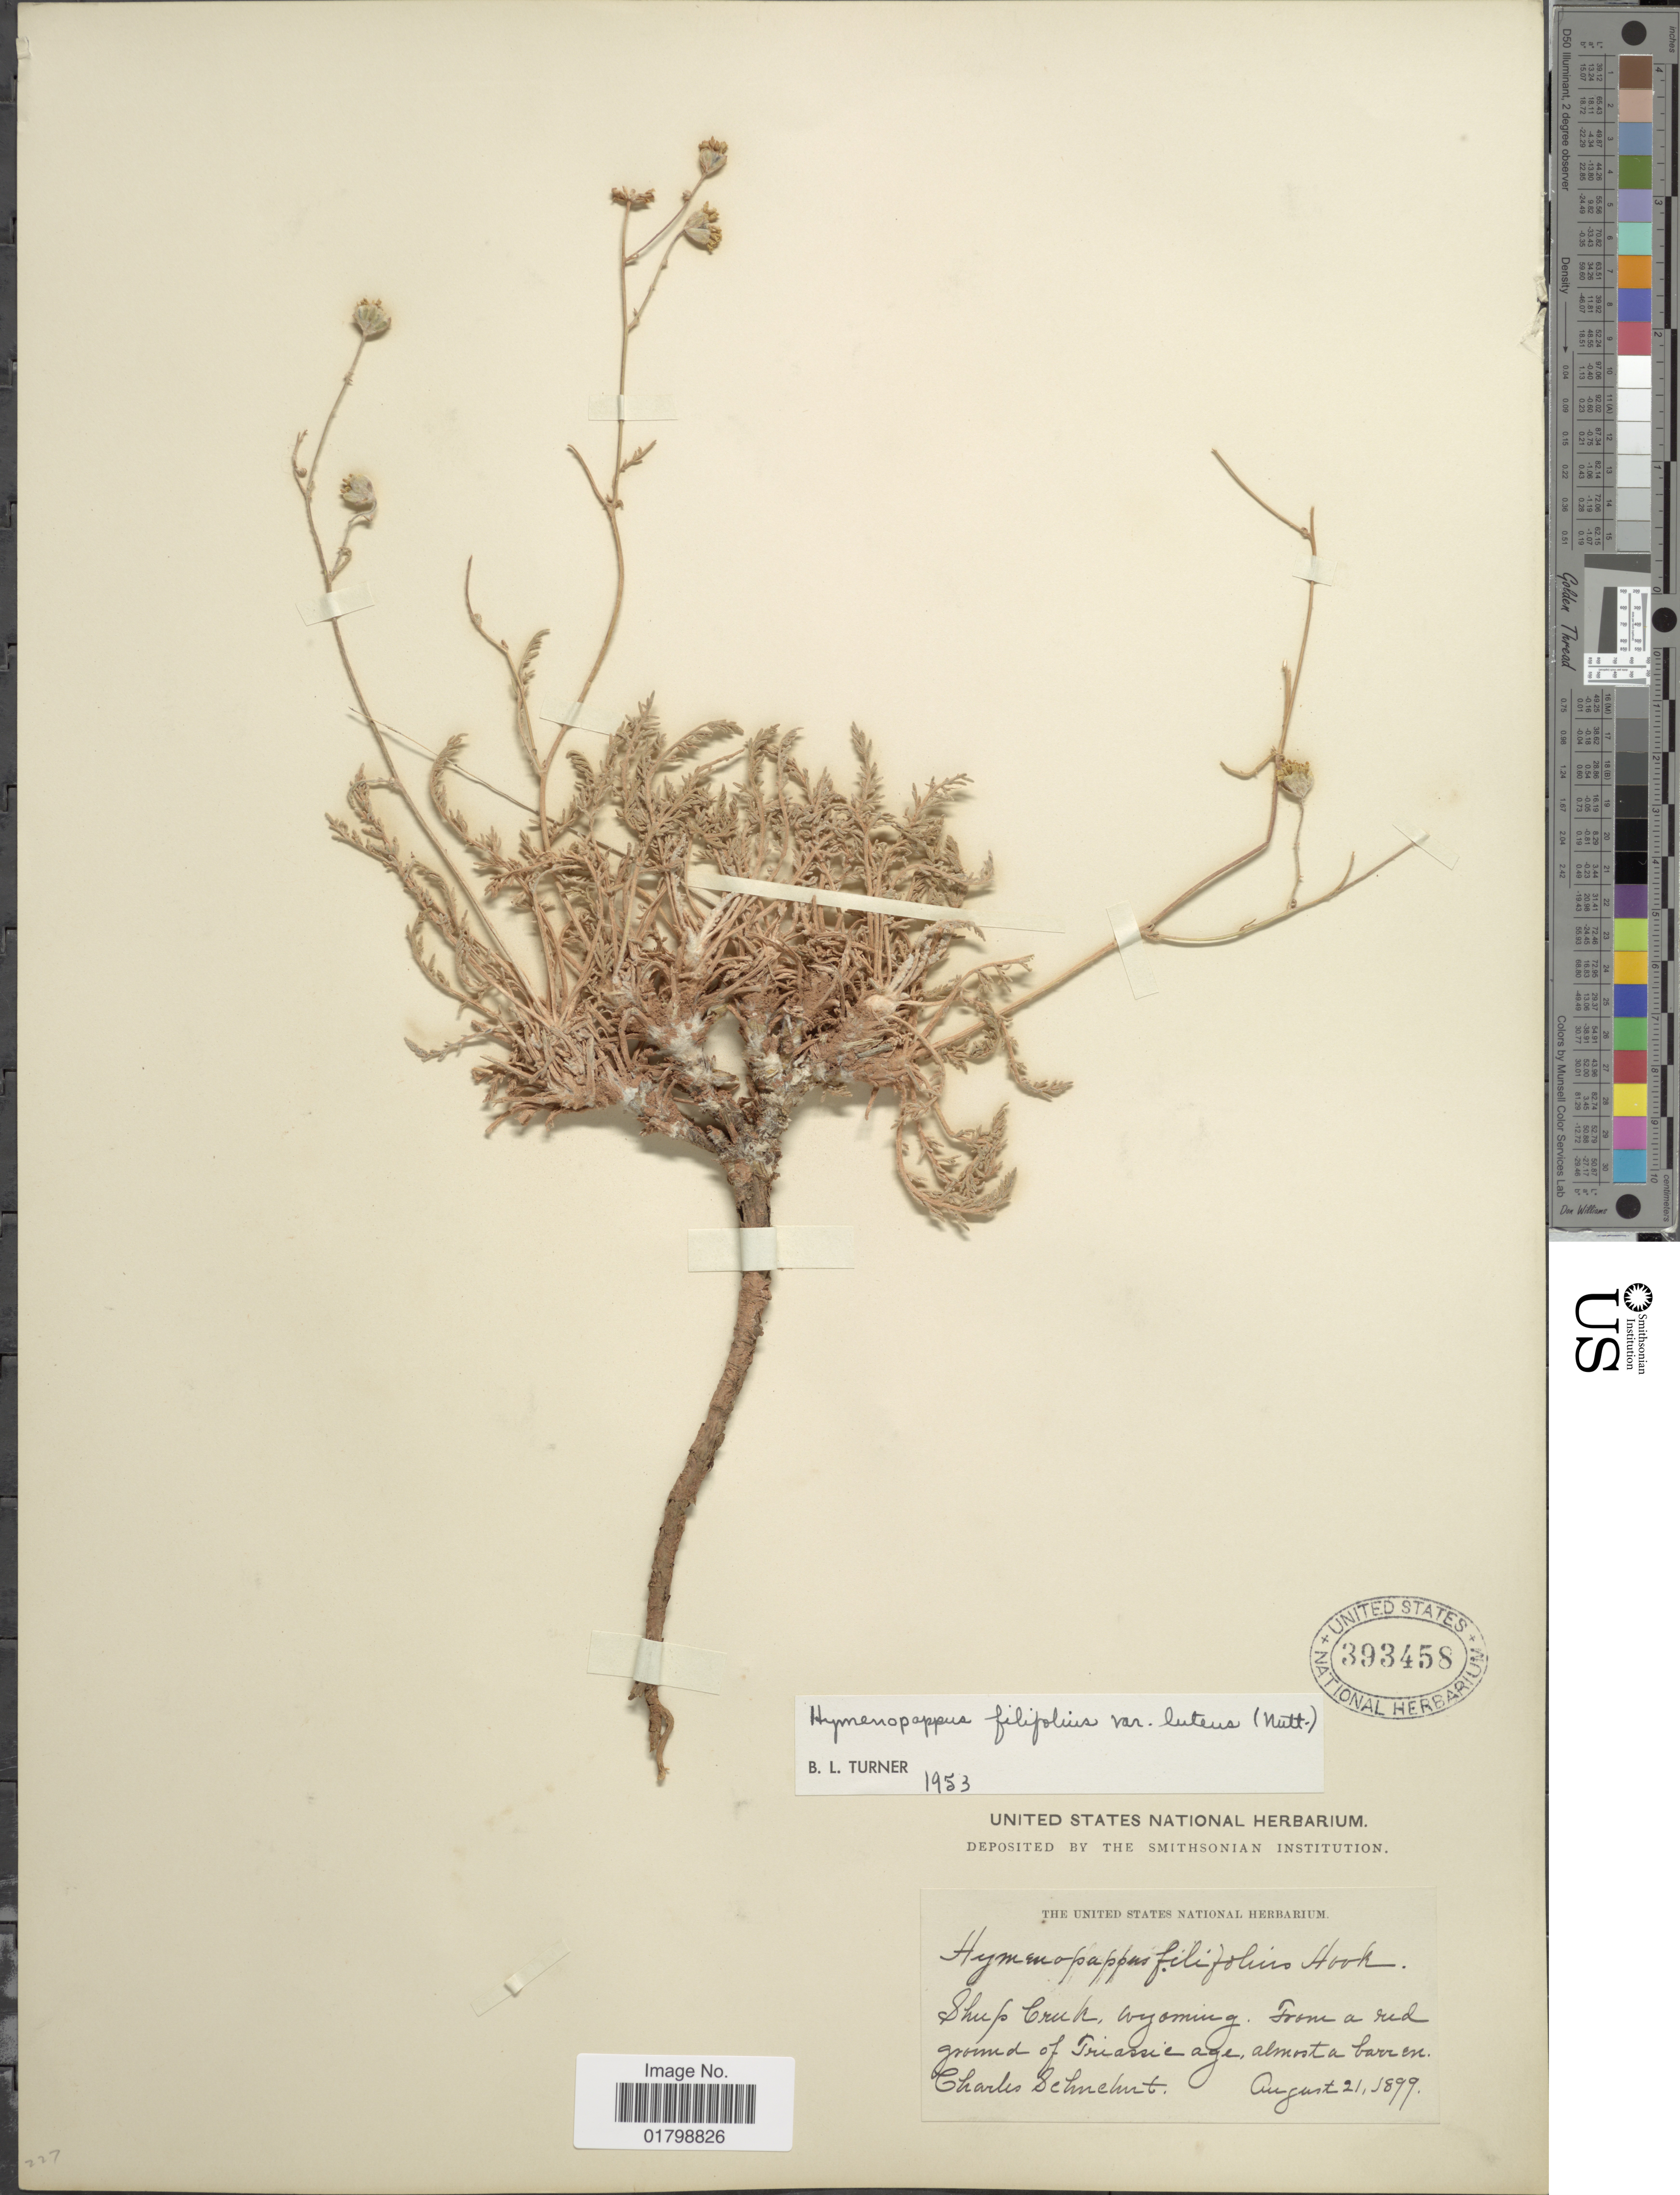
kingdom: Plantae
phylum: Tracheophyta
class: Magnoliopsida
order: Asterales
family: Asteraceae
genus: Hymenopappus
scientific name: Hymenopappus filifolius var. luteus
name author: (Nutt.) B.L. Turner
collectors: C. Schuchert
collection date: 1899-08-21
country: United States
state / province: Wyoming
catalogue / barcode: US 393458